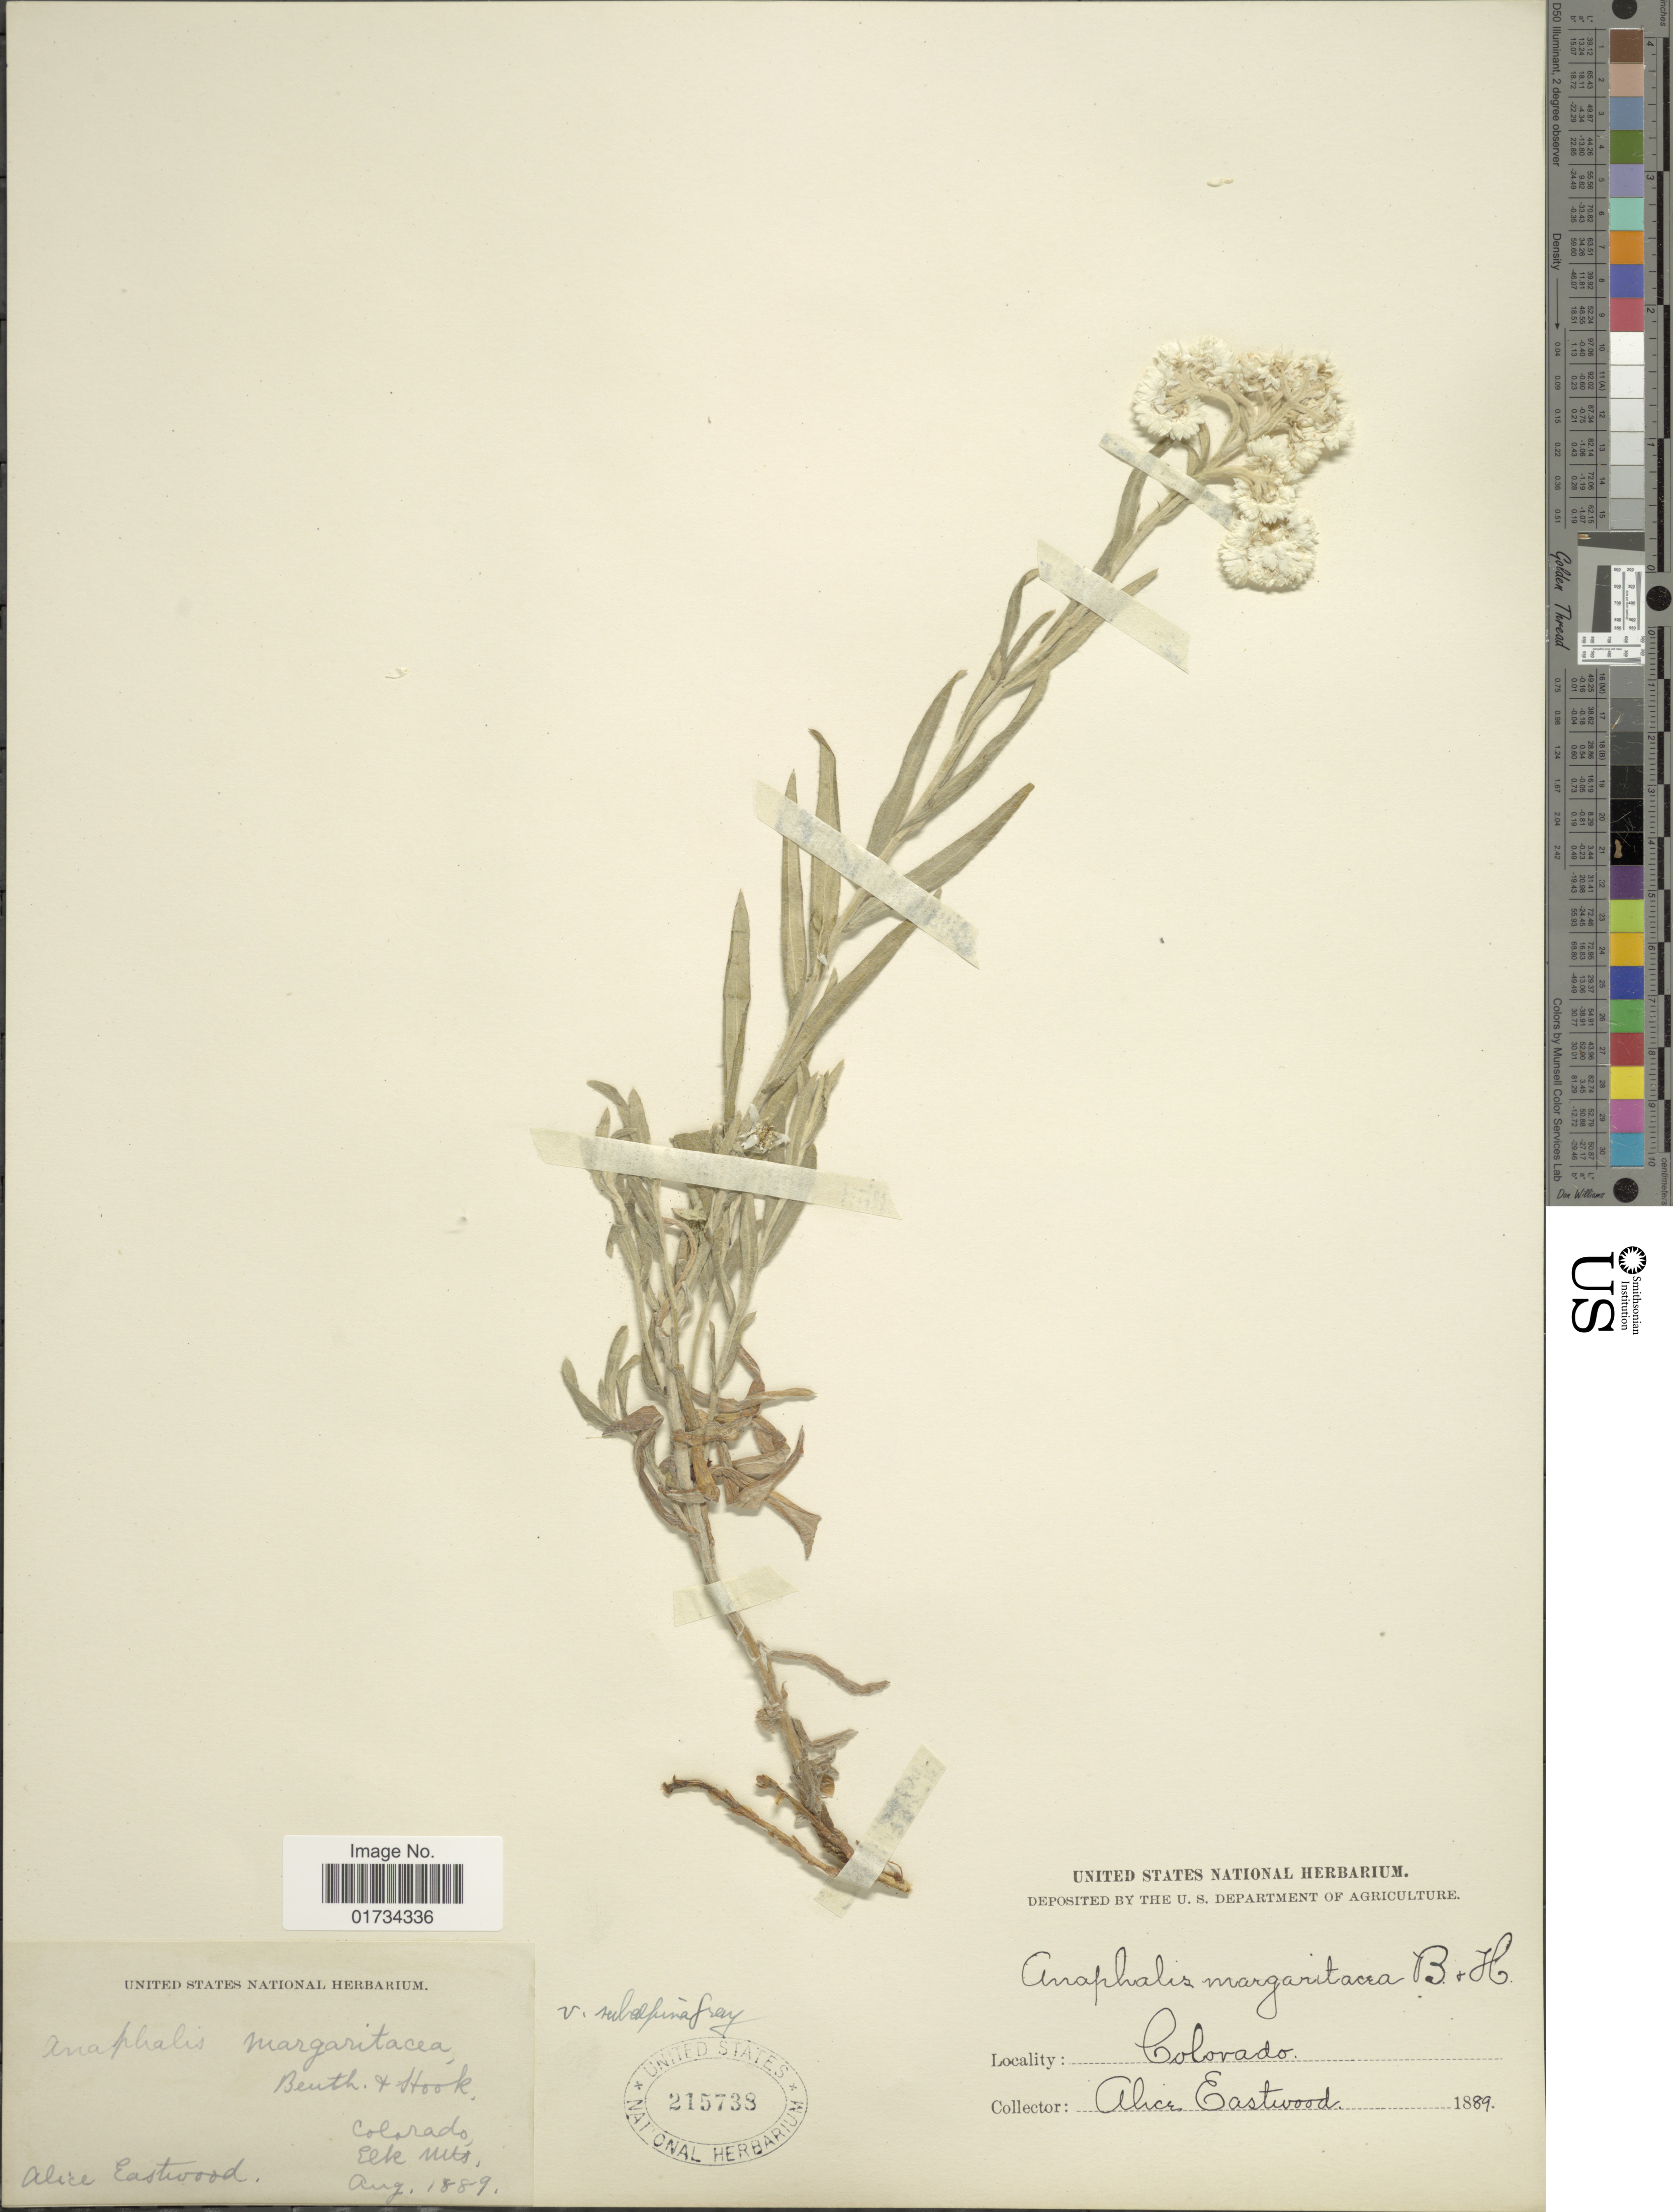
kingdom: Plantae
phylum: Tracheophyta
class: Magnoliopsida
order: Asterales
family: Asteraceae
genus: Anaphalis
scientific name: Anaphalis subalpina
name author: (A. Gray) Rydb.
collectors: A. Eastwood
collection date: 1889-08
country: United States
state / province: Colorado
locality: Colorado. Elk Mts.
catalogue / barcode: US 215738